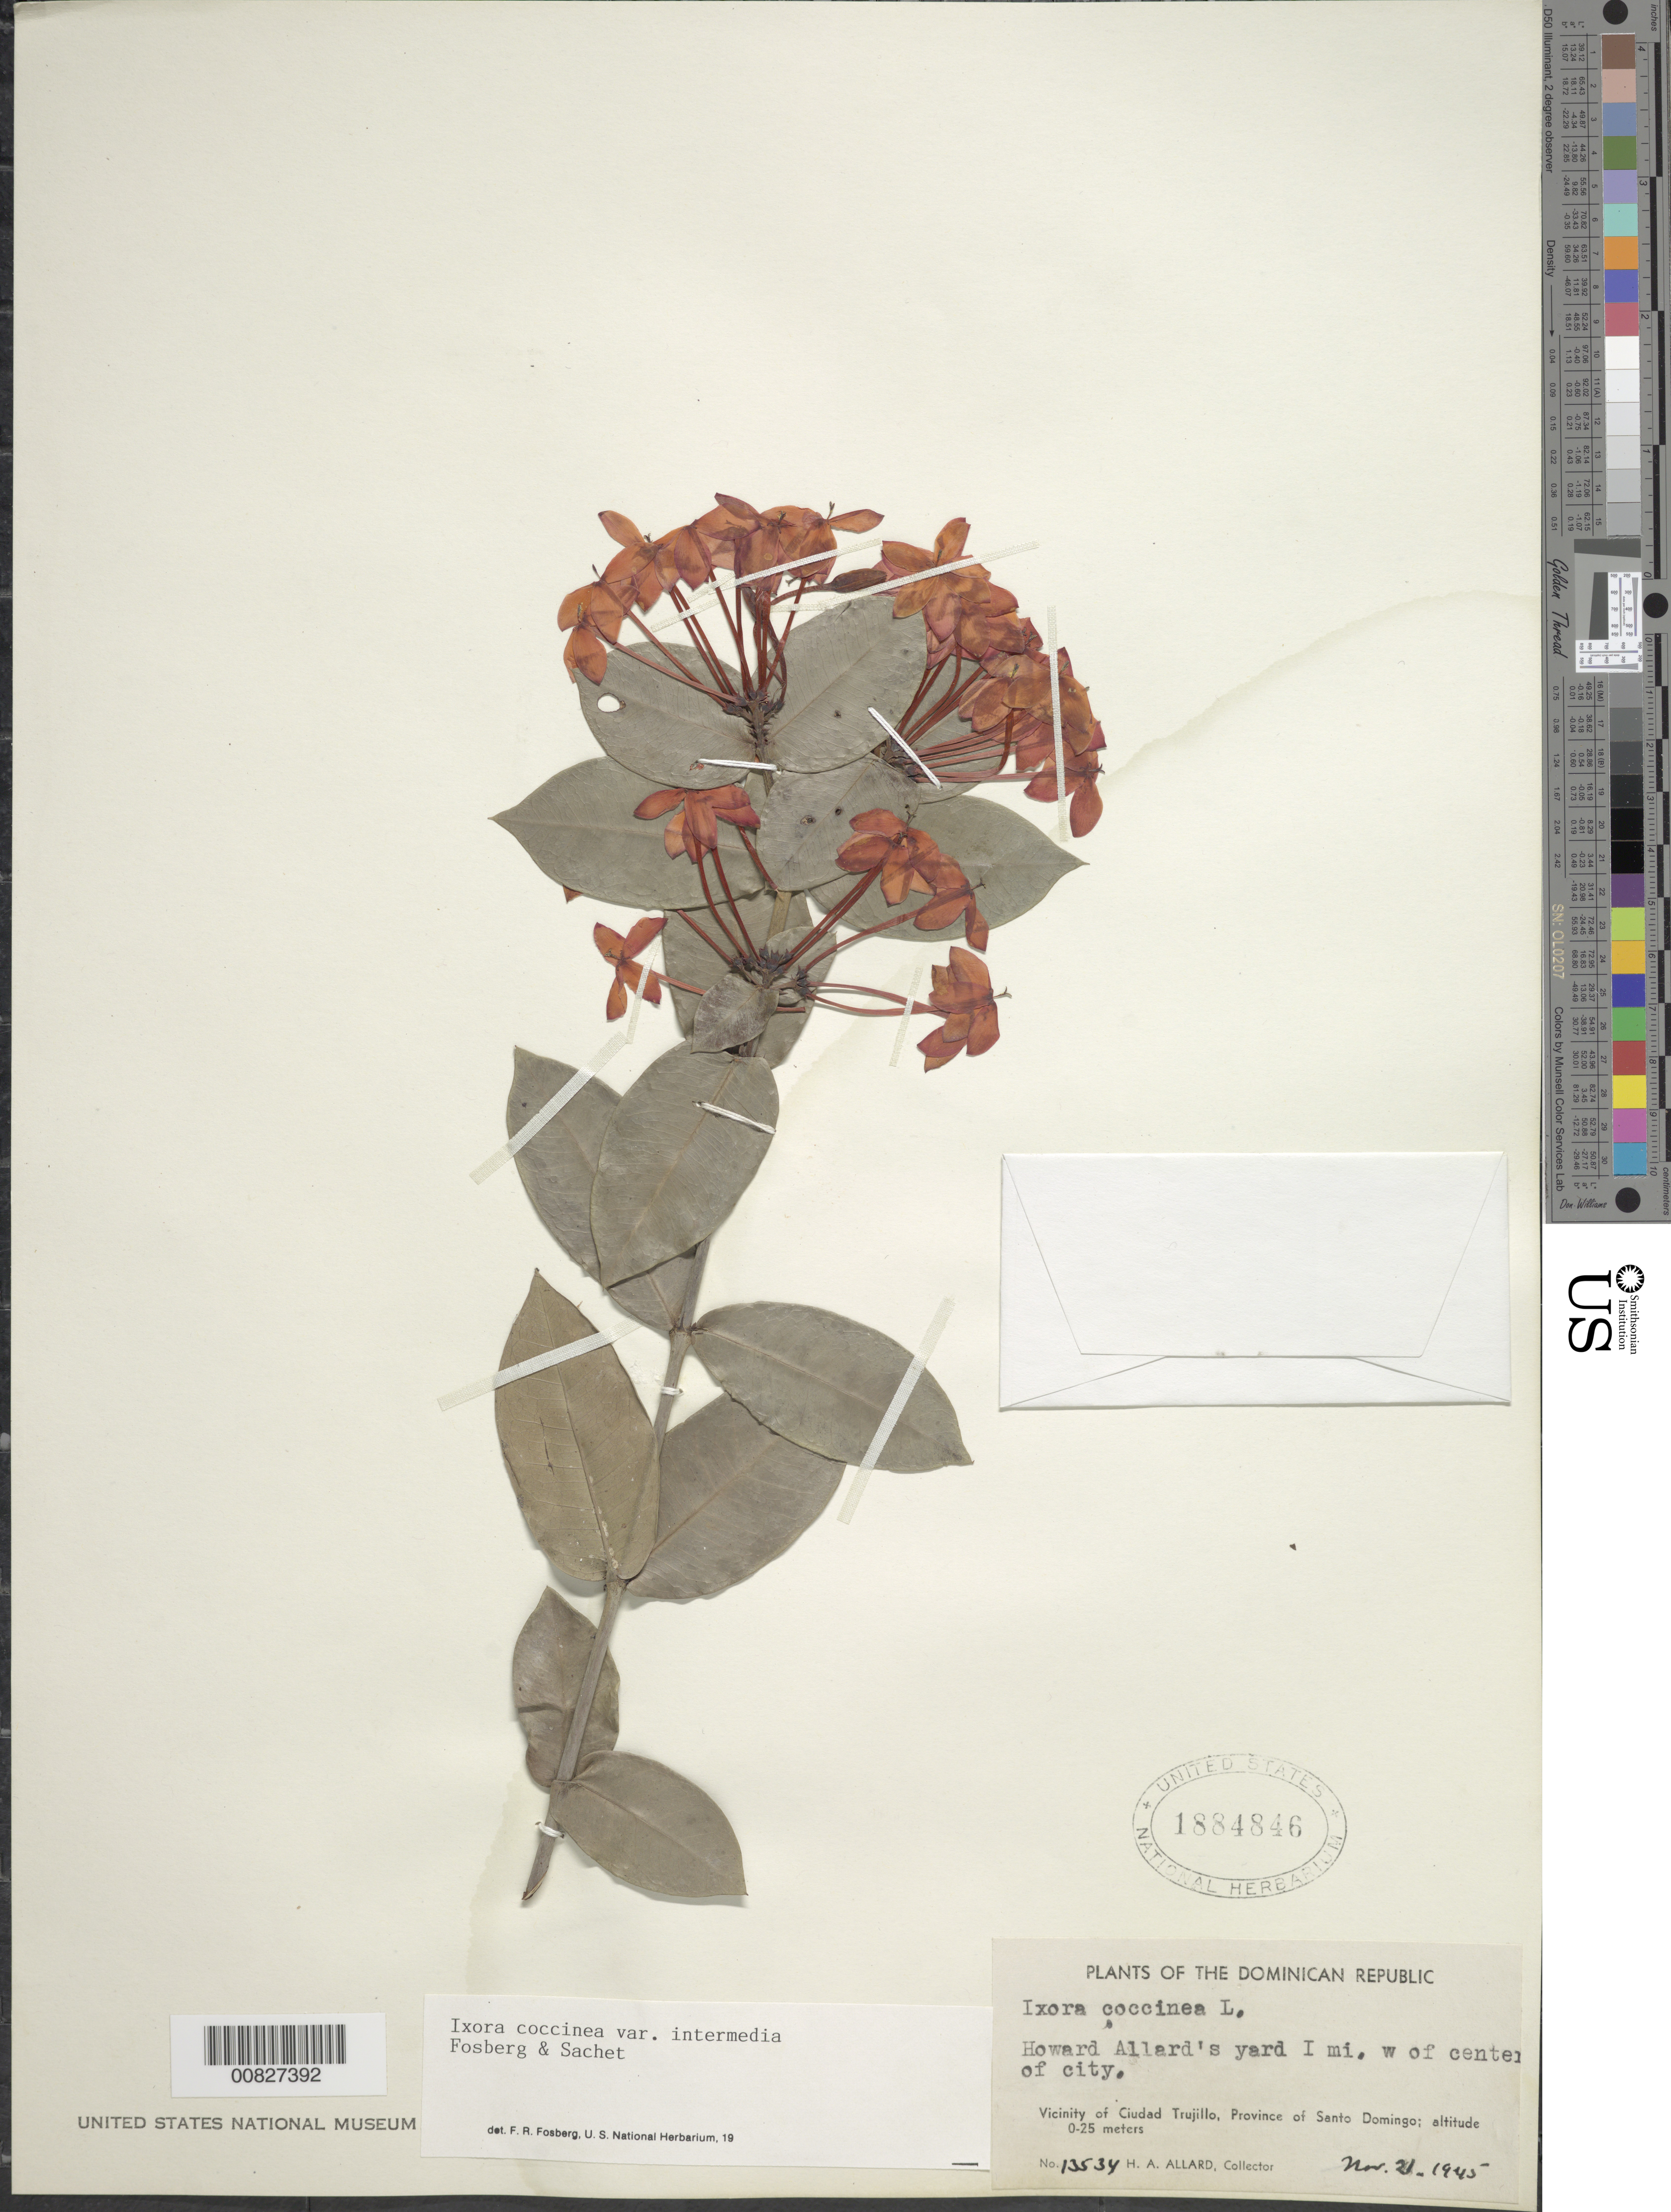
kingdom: Plantae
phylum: Tracheophyta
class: Magnoliopsida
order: Gentianales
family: Rubiaceae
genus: Ixora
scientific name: Ixora coccinea var. coccinea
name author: L.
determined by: Fosberg, F. R.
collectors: H. A. Allard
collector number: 13534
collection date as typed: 21 Nov 1945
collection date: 1945-11-21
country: Dominican Republic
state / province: Distrito Nacional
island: Hispaniola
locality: Vicinity of Santo Domingo City, Howard Allards yard, 1 mile W of center of city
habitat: center of city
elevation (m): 0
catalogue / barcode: US 1884846